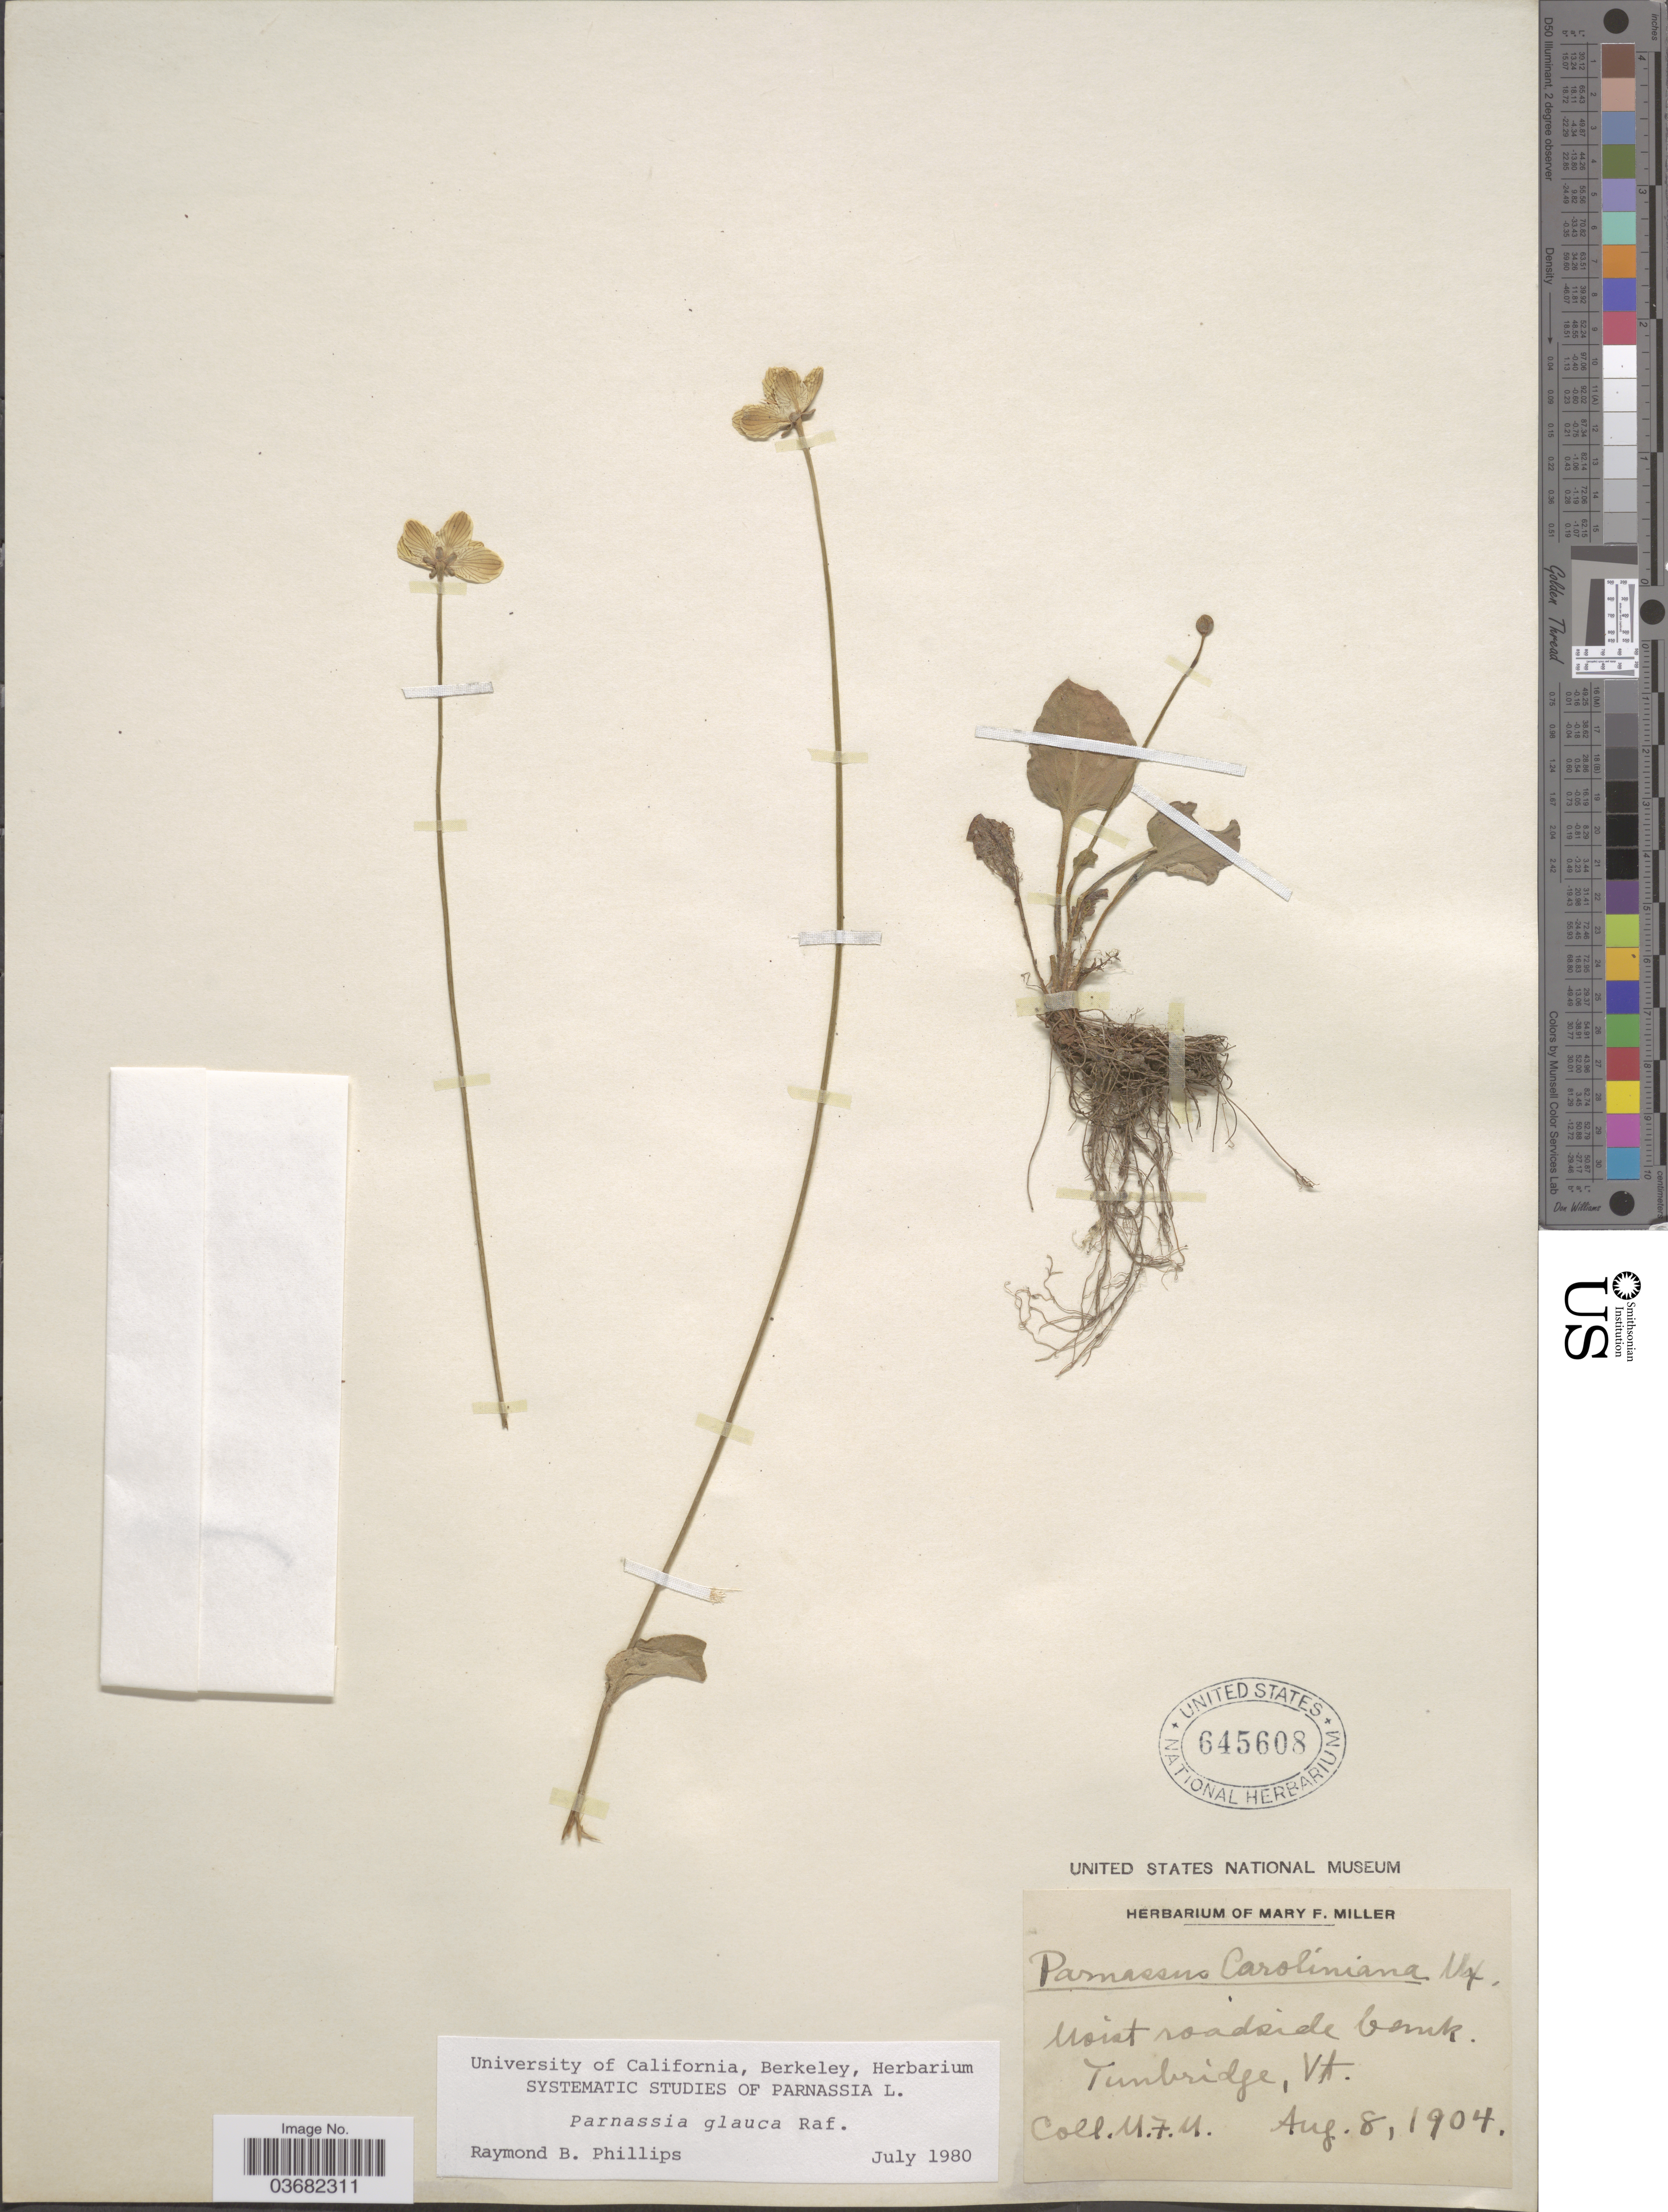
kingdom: Plantae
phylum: Tracheophyta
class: Magnoliopsida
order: Celastrales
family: Parnassiaceae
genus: Parnassia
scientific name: Parnassia glauca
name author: Raf.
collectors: M. Miller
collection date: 1904-08-08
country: United States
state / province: Vermont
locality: Tunbridge.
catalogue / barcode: US 645608